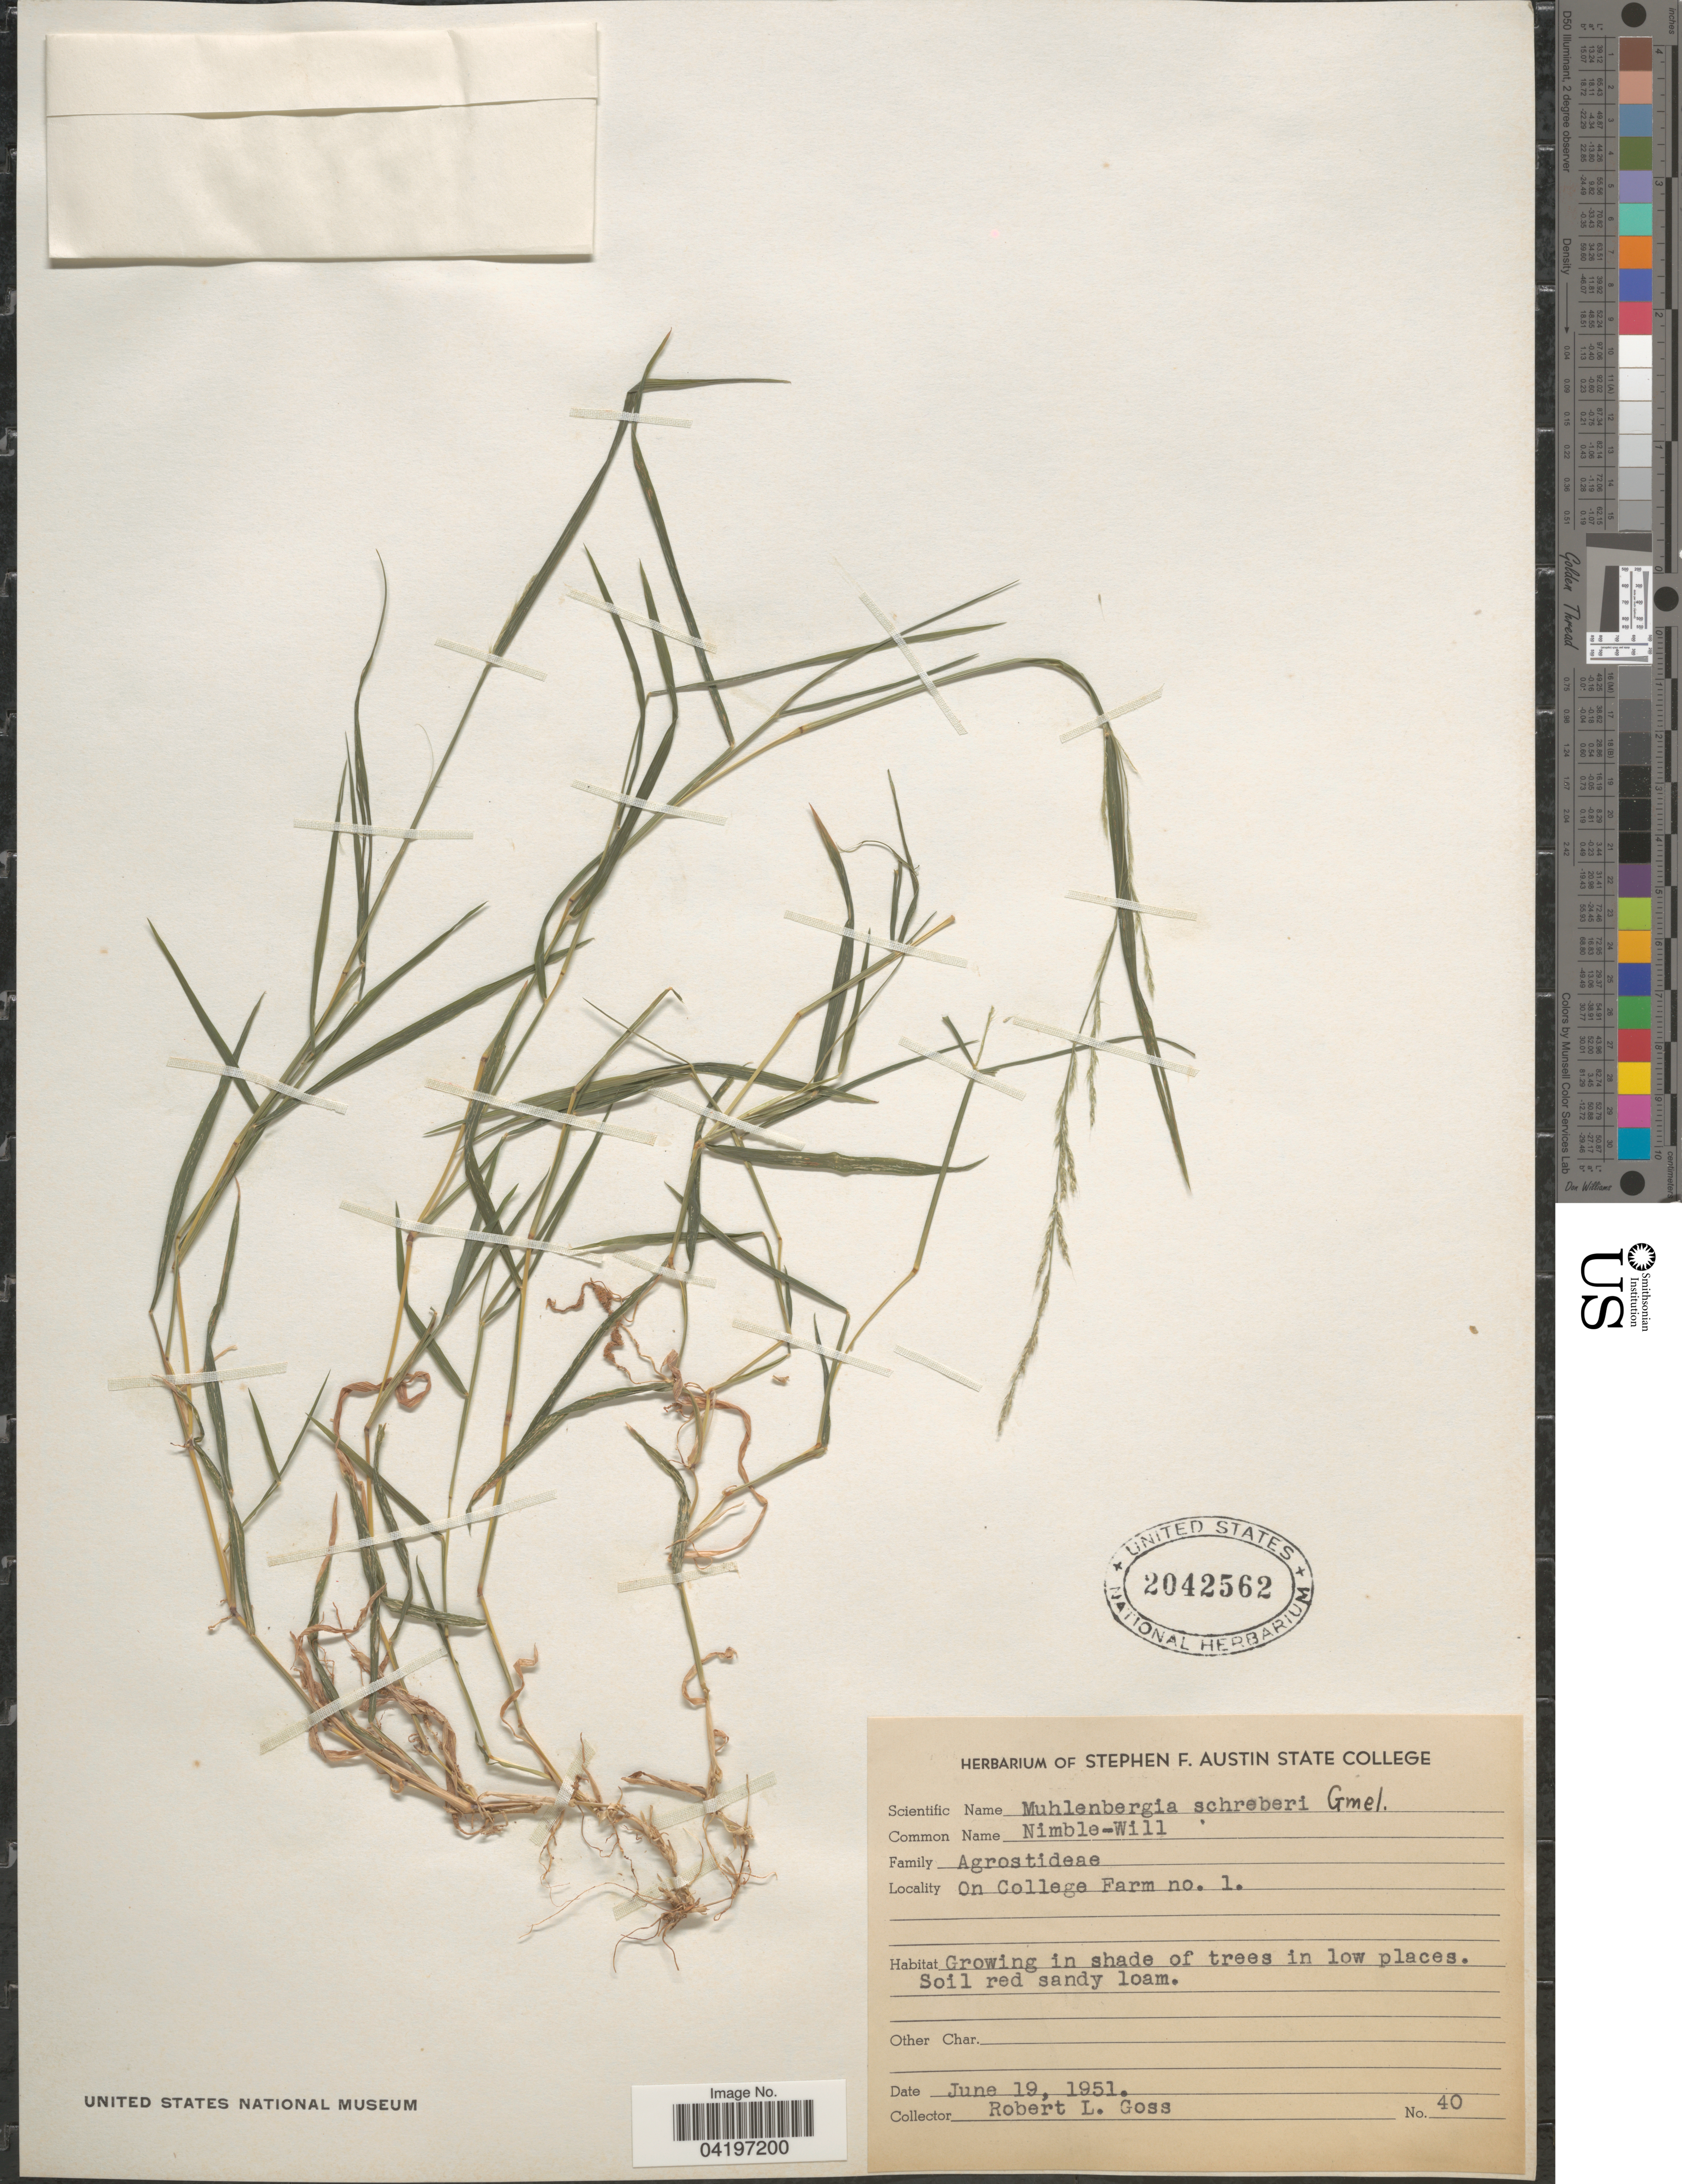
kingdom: Plantae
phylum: Tracheophyta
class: Liliopsida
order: Poales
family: Poaceae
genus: Muhlenbergia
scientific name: Muhlenbergia schreberi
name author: J.F. Gmel.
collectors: R. Goss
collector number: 40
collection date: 1951-06-19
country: United States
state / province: Texas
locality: On College Farm no. 1. In shade of trees in low places.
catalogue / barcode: US 2042562